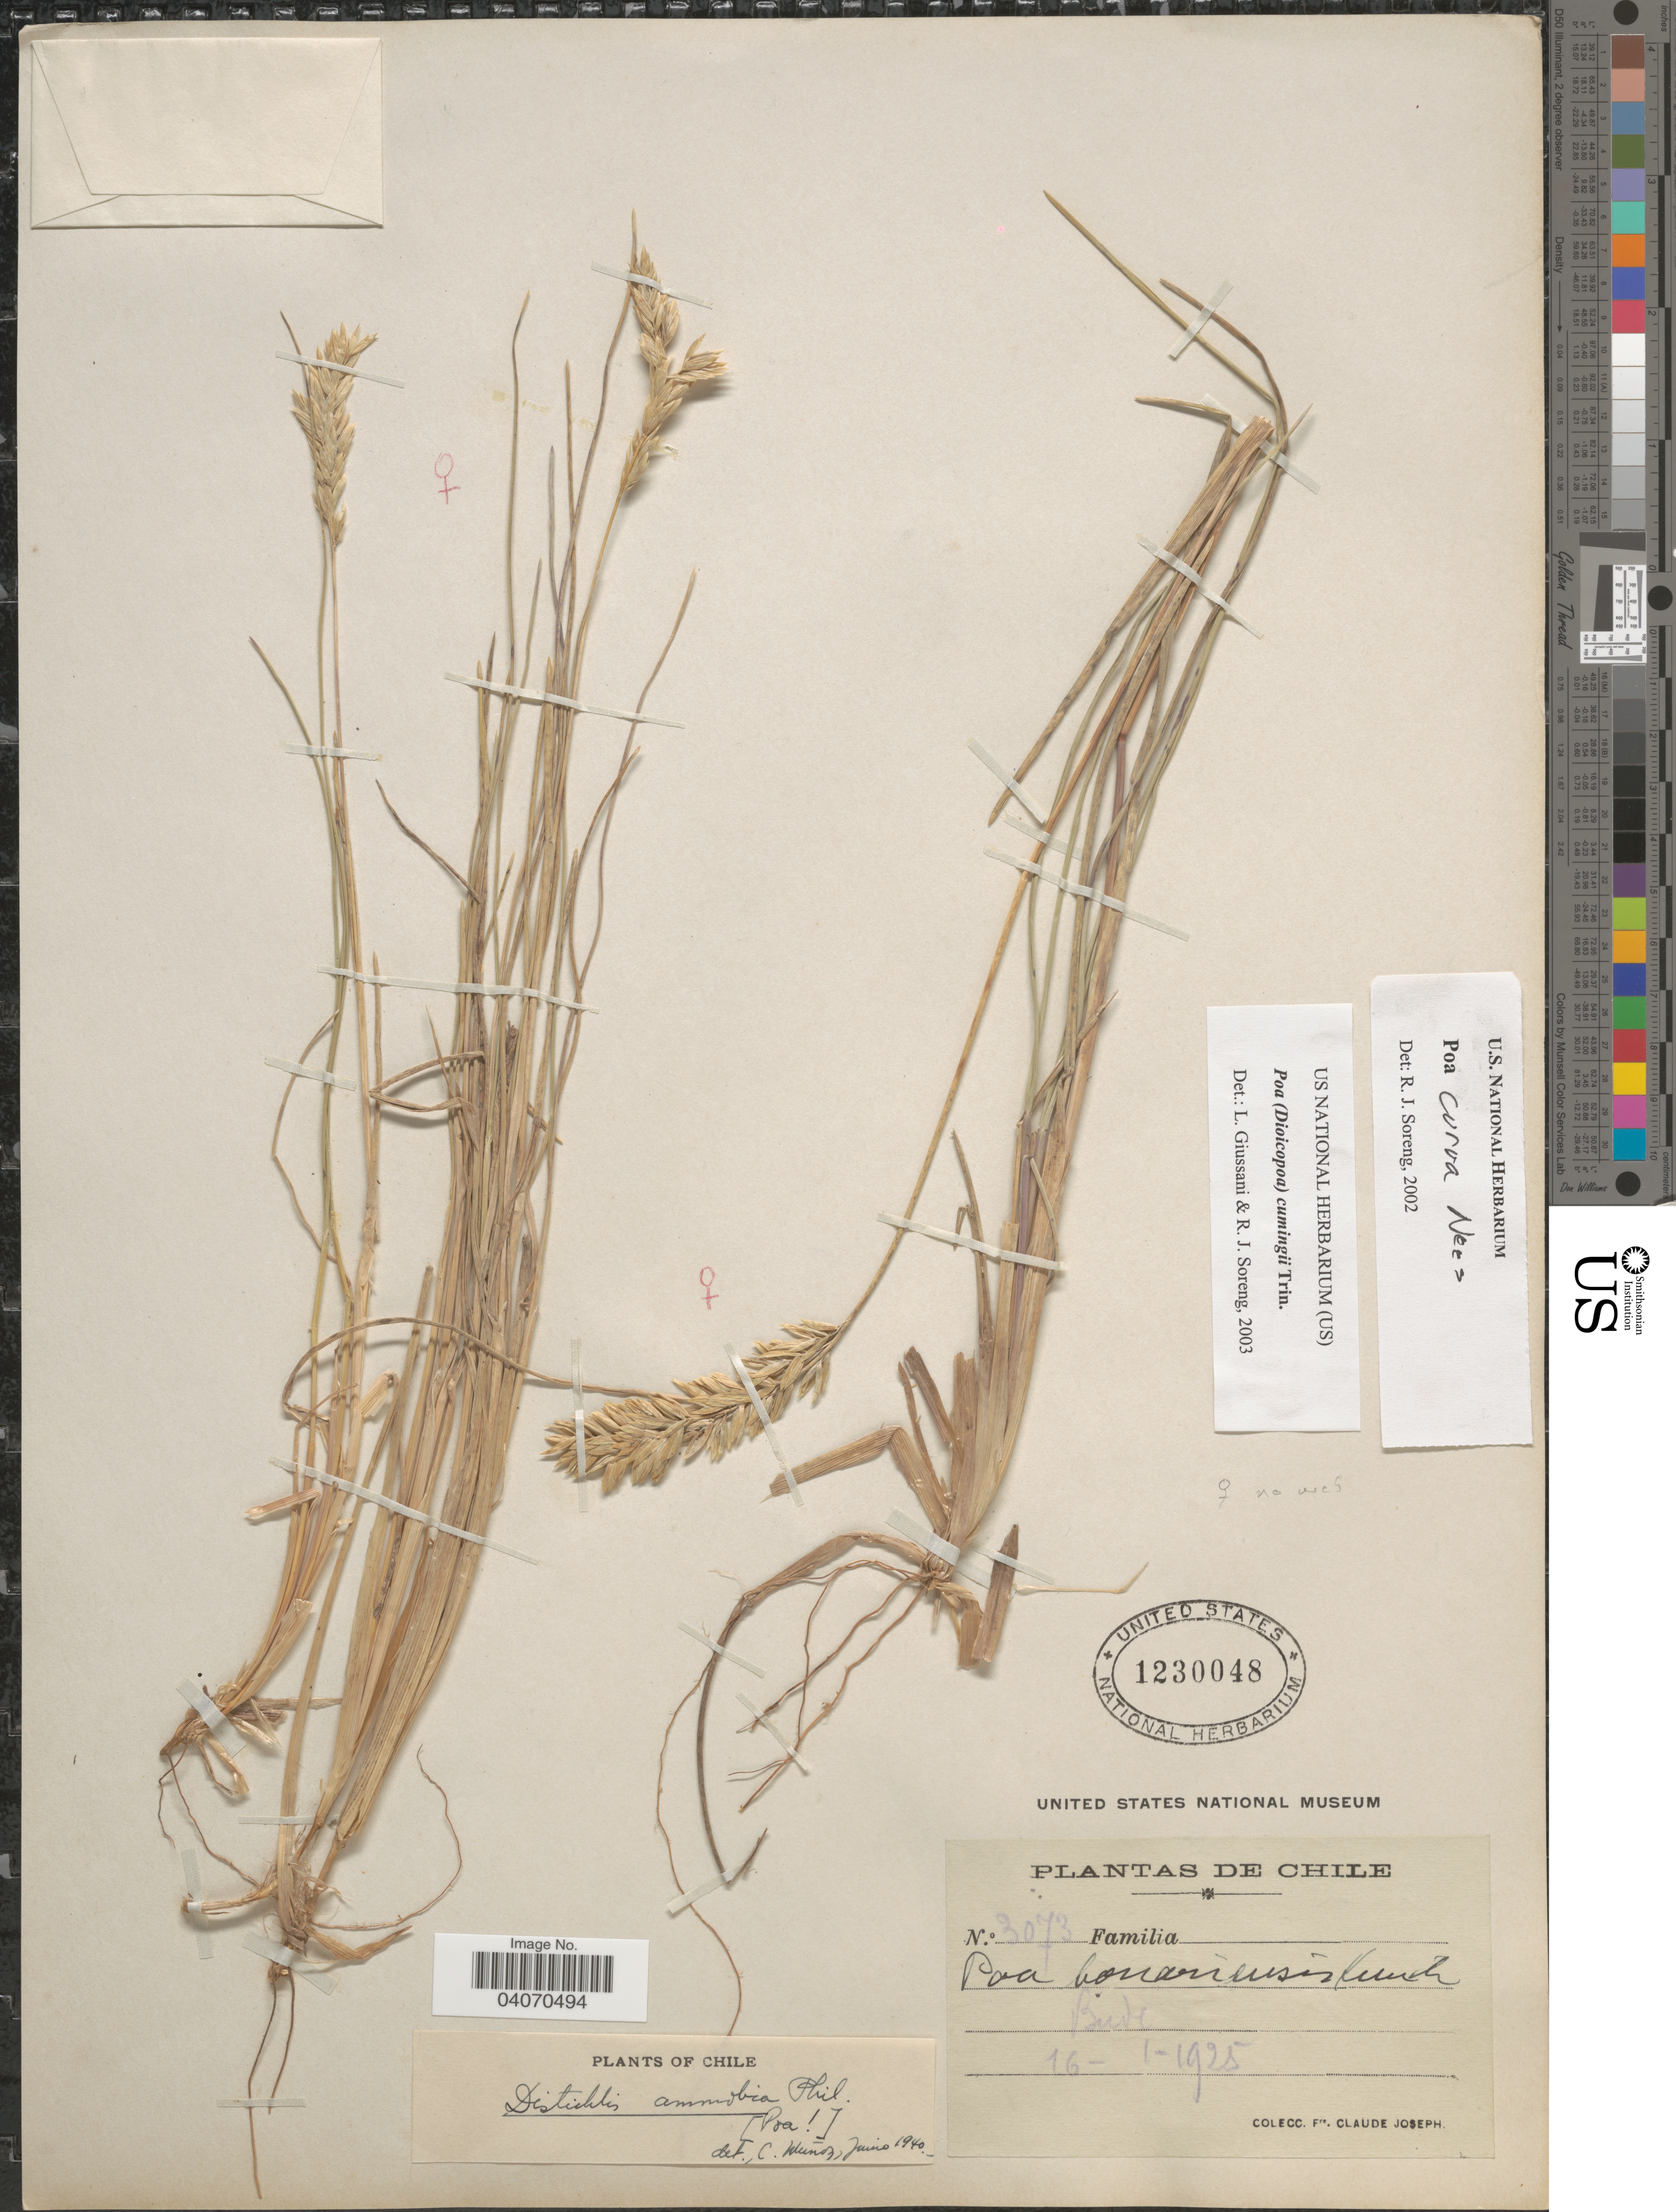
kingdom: Plantae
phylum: Tracheophyta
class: Liliopsida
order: Poales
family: Poaceae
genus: Poa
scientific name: Poa cumingii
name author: Trin.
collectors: Bro. Claude-Joseph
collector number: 3073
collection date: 1925-01-16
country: Chile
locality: Budí.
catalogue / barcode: US 1230048